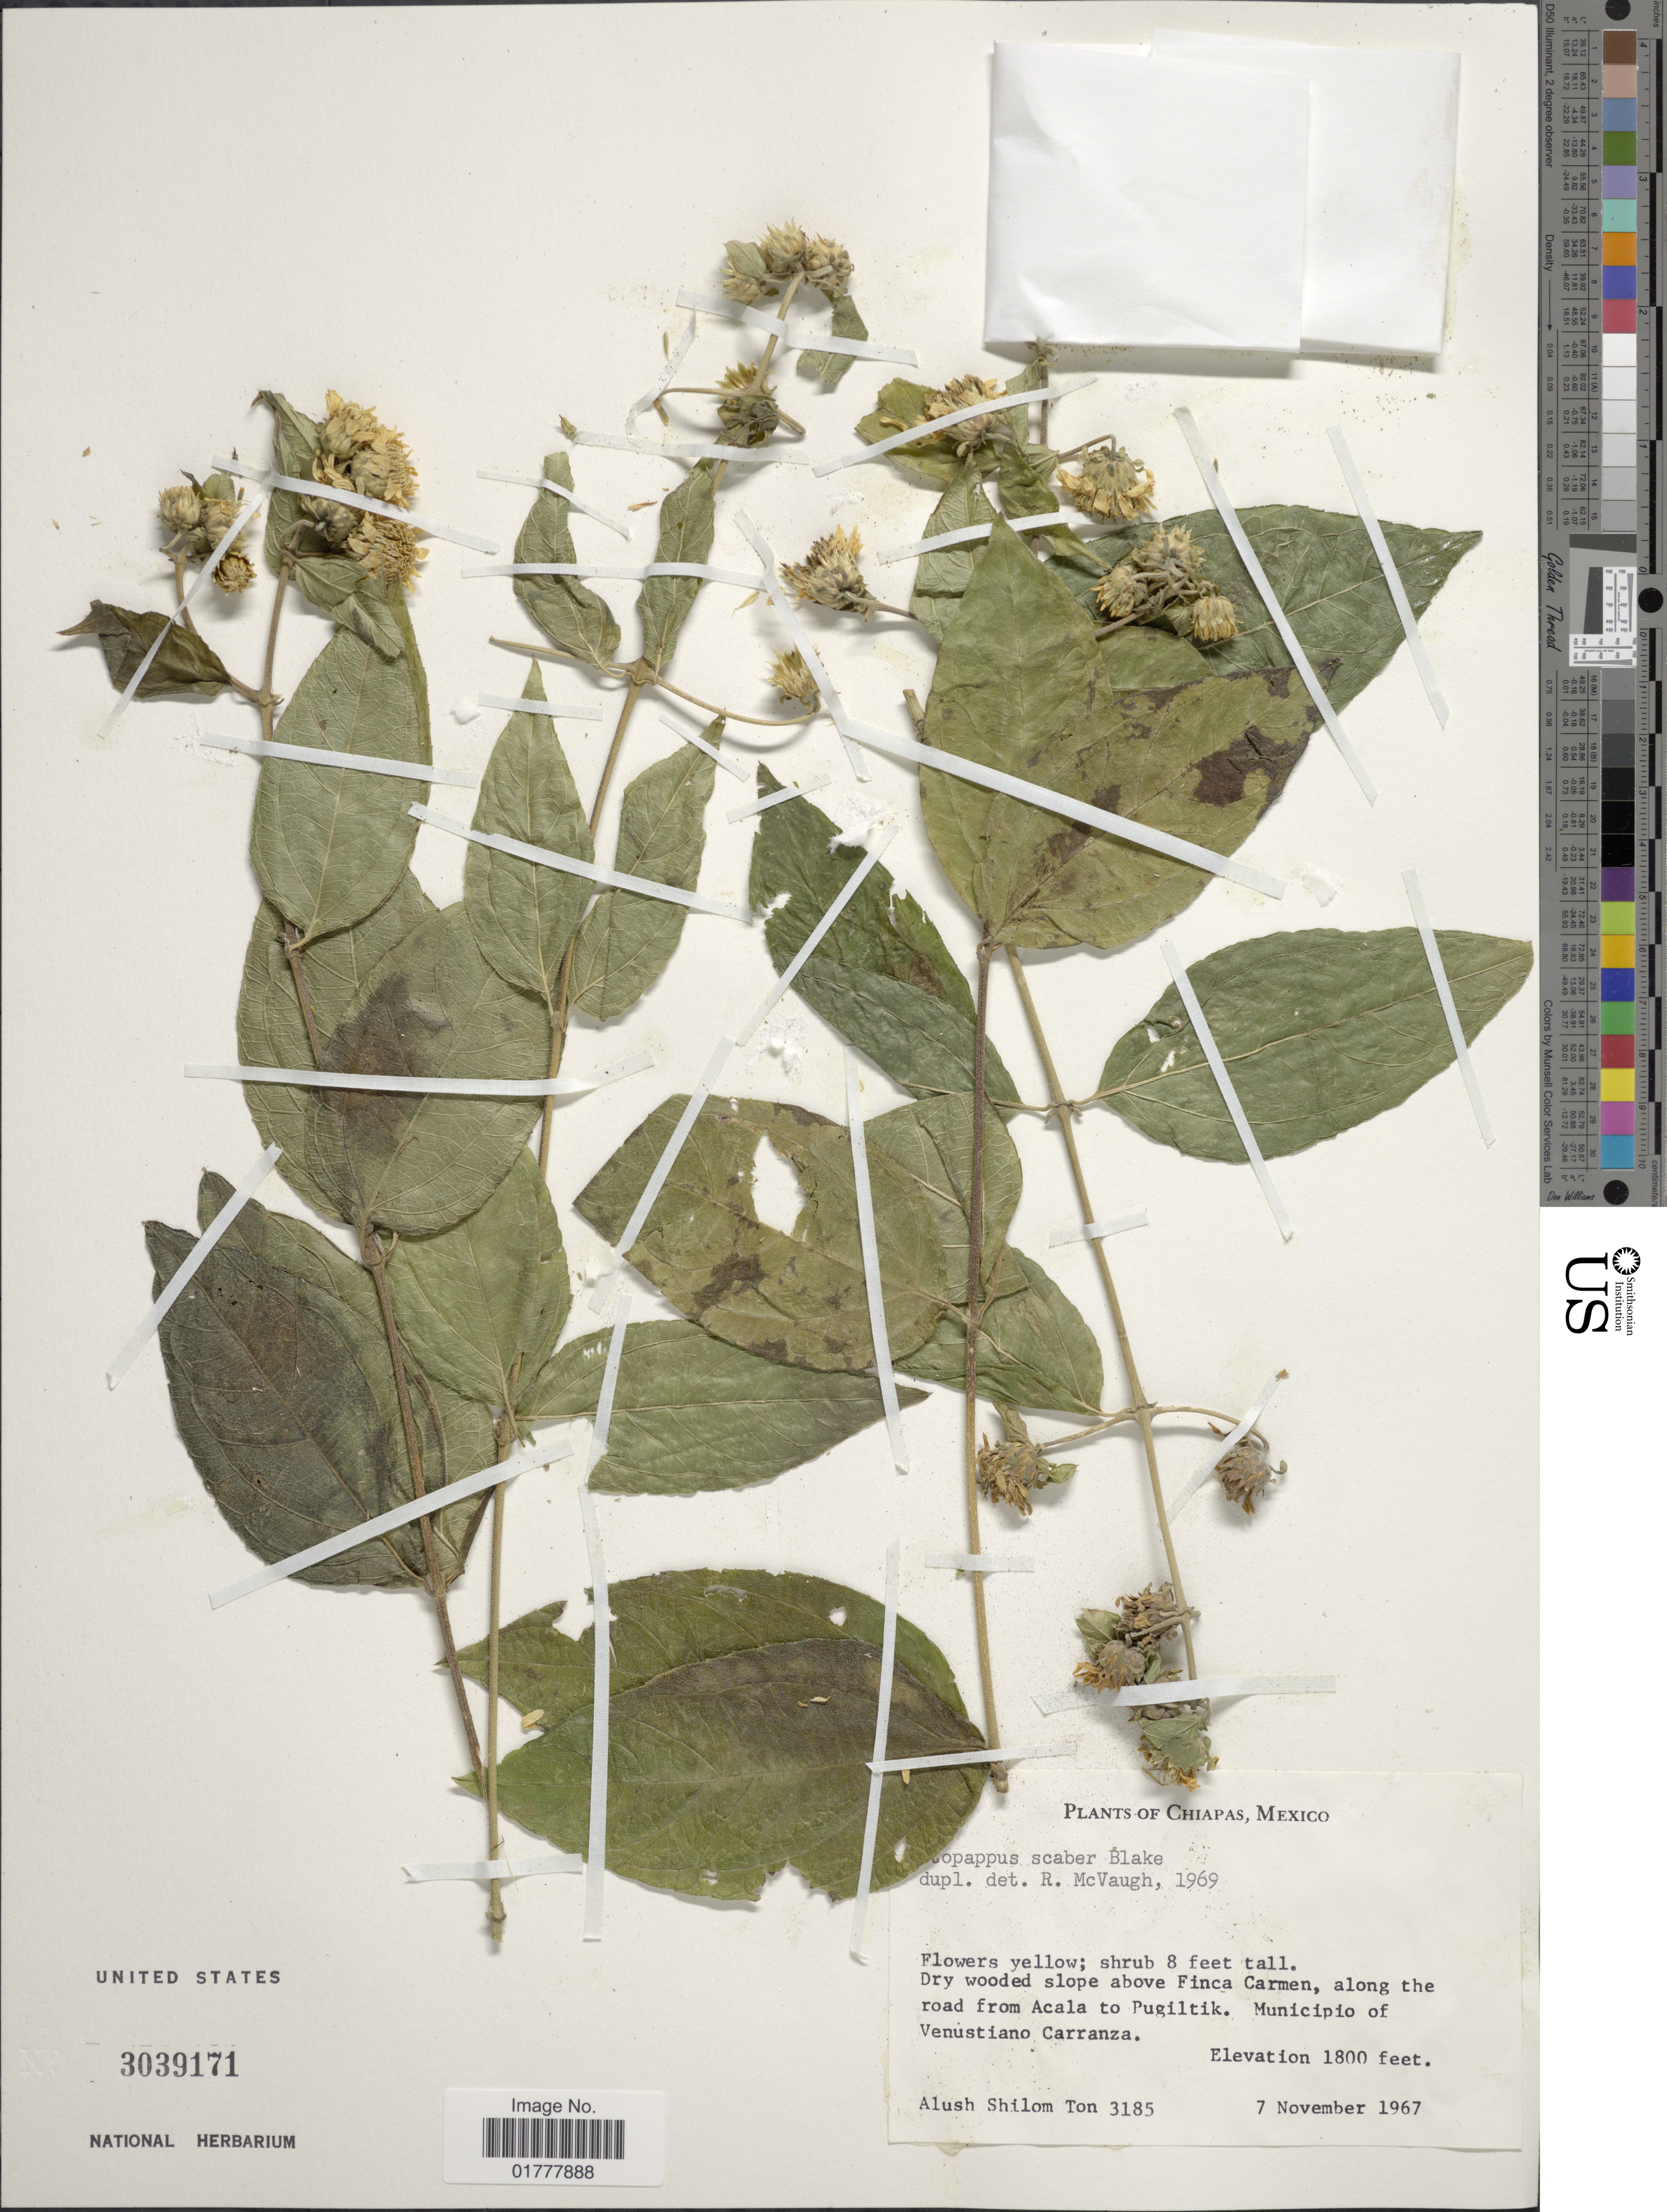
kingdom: Plantae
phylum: Tracheophyta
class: Magnoliopsida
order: Asterales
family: Asteraceae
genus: Otopappus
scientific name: Otopappus scaber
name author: S.F. Blake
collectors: A. S. Ton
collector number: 3185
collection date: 1967-11-07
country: Mexico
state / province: Chiapas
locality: Dry wooded slope above Finca Carmebn, along the road from Acala to Pugiltik, Municipio of Venustiano Carranza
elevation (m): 549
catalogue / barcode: US 3039171